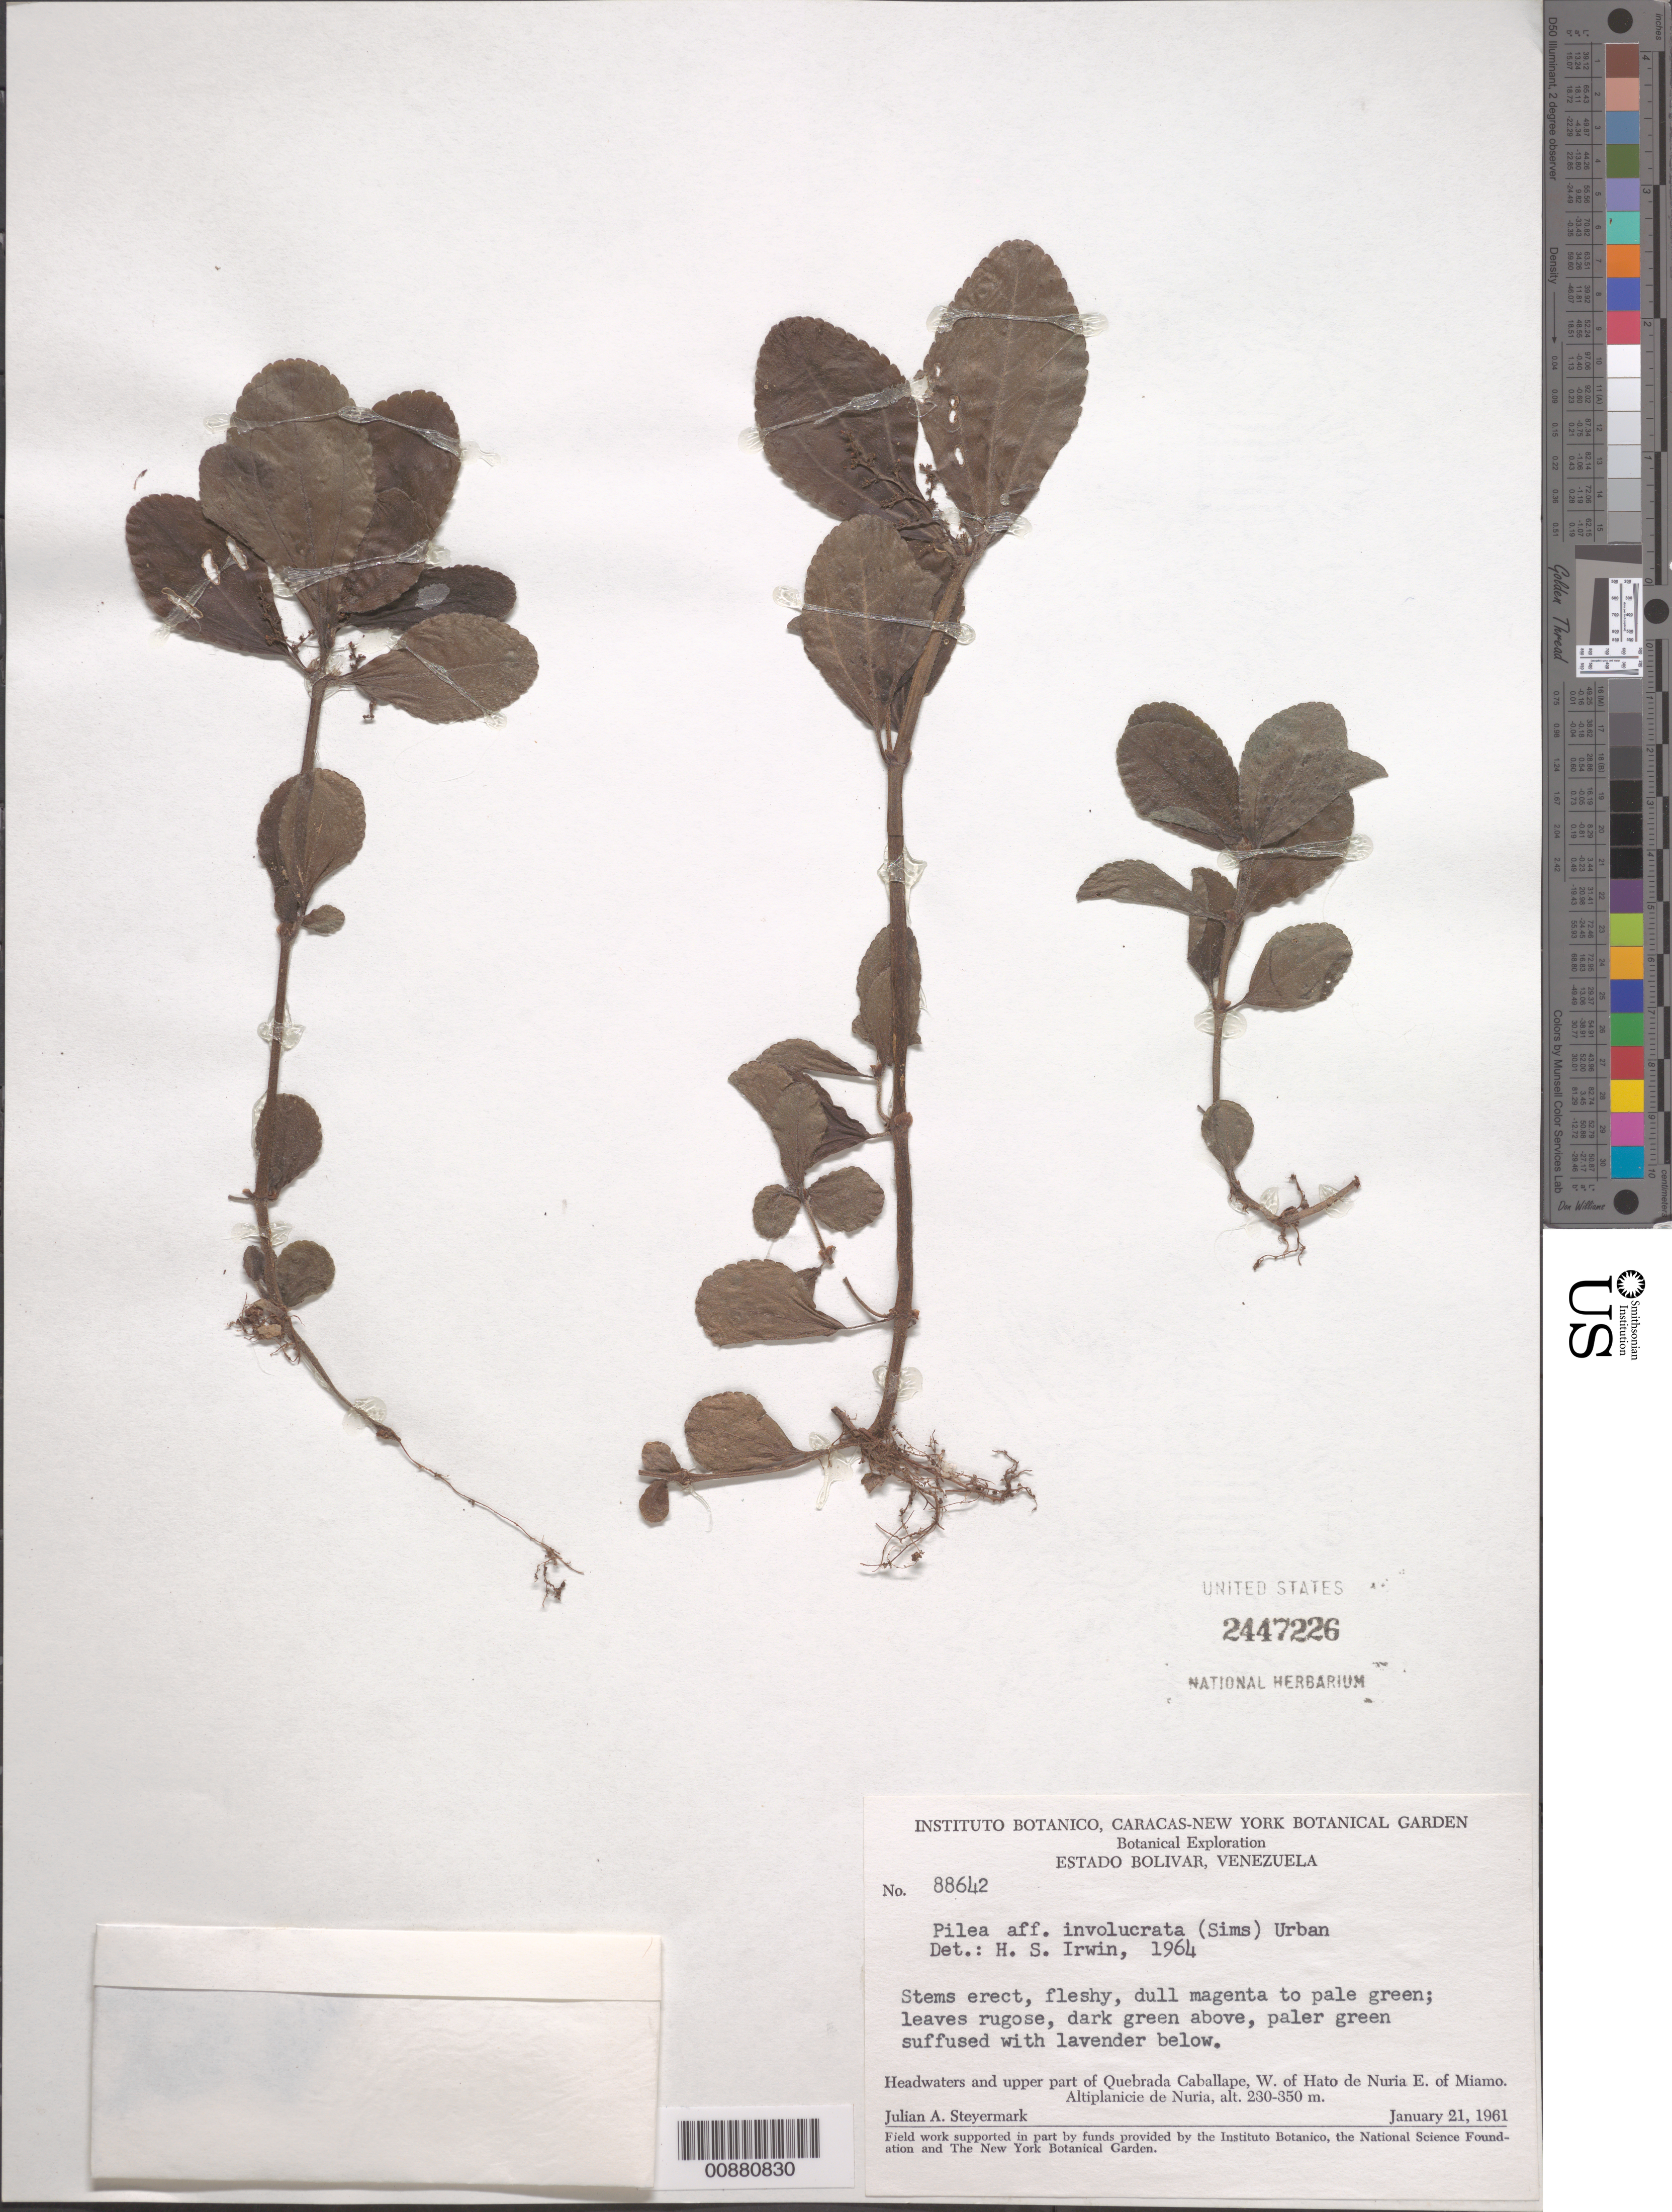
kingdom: Plantae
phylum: Tracheophyta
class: Magnoliopsida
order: Rosales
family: Urticaceae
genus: Pilea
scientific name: Pilea involucrata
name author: Urb.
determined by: Irwin, Howard S.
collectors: J. Steyermark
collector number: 88642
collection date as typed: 21-Jan-61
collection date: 1961-01-21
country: Venezuela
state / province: Bolívar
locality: Quebrada Caballape, W of Hato de Nuria, E of Miamo, Altiplanicie de Nuria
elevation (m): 230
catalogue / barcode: US 2447226